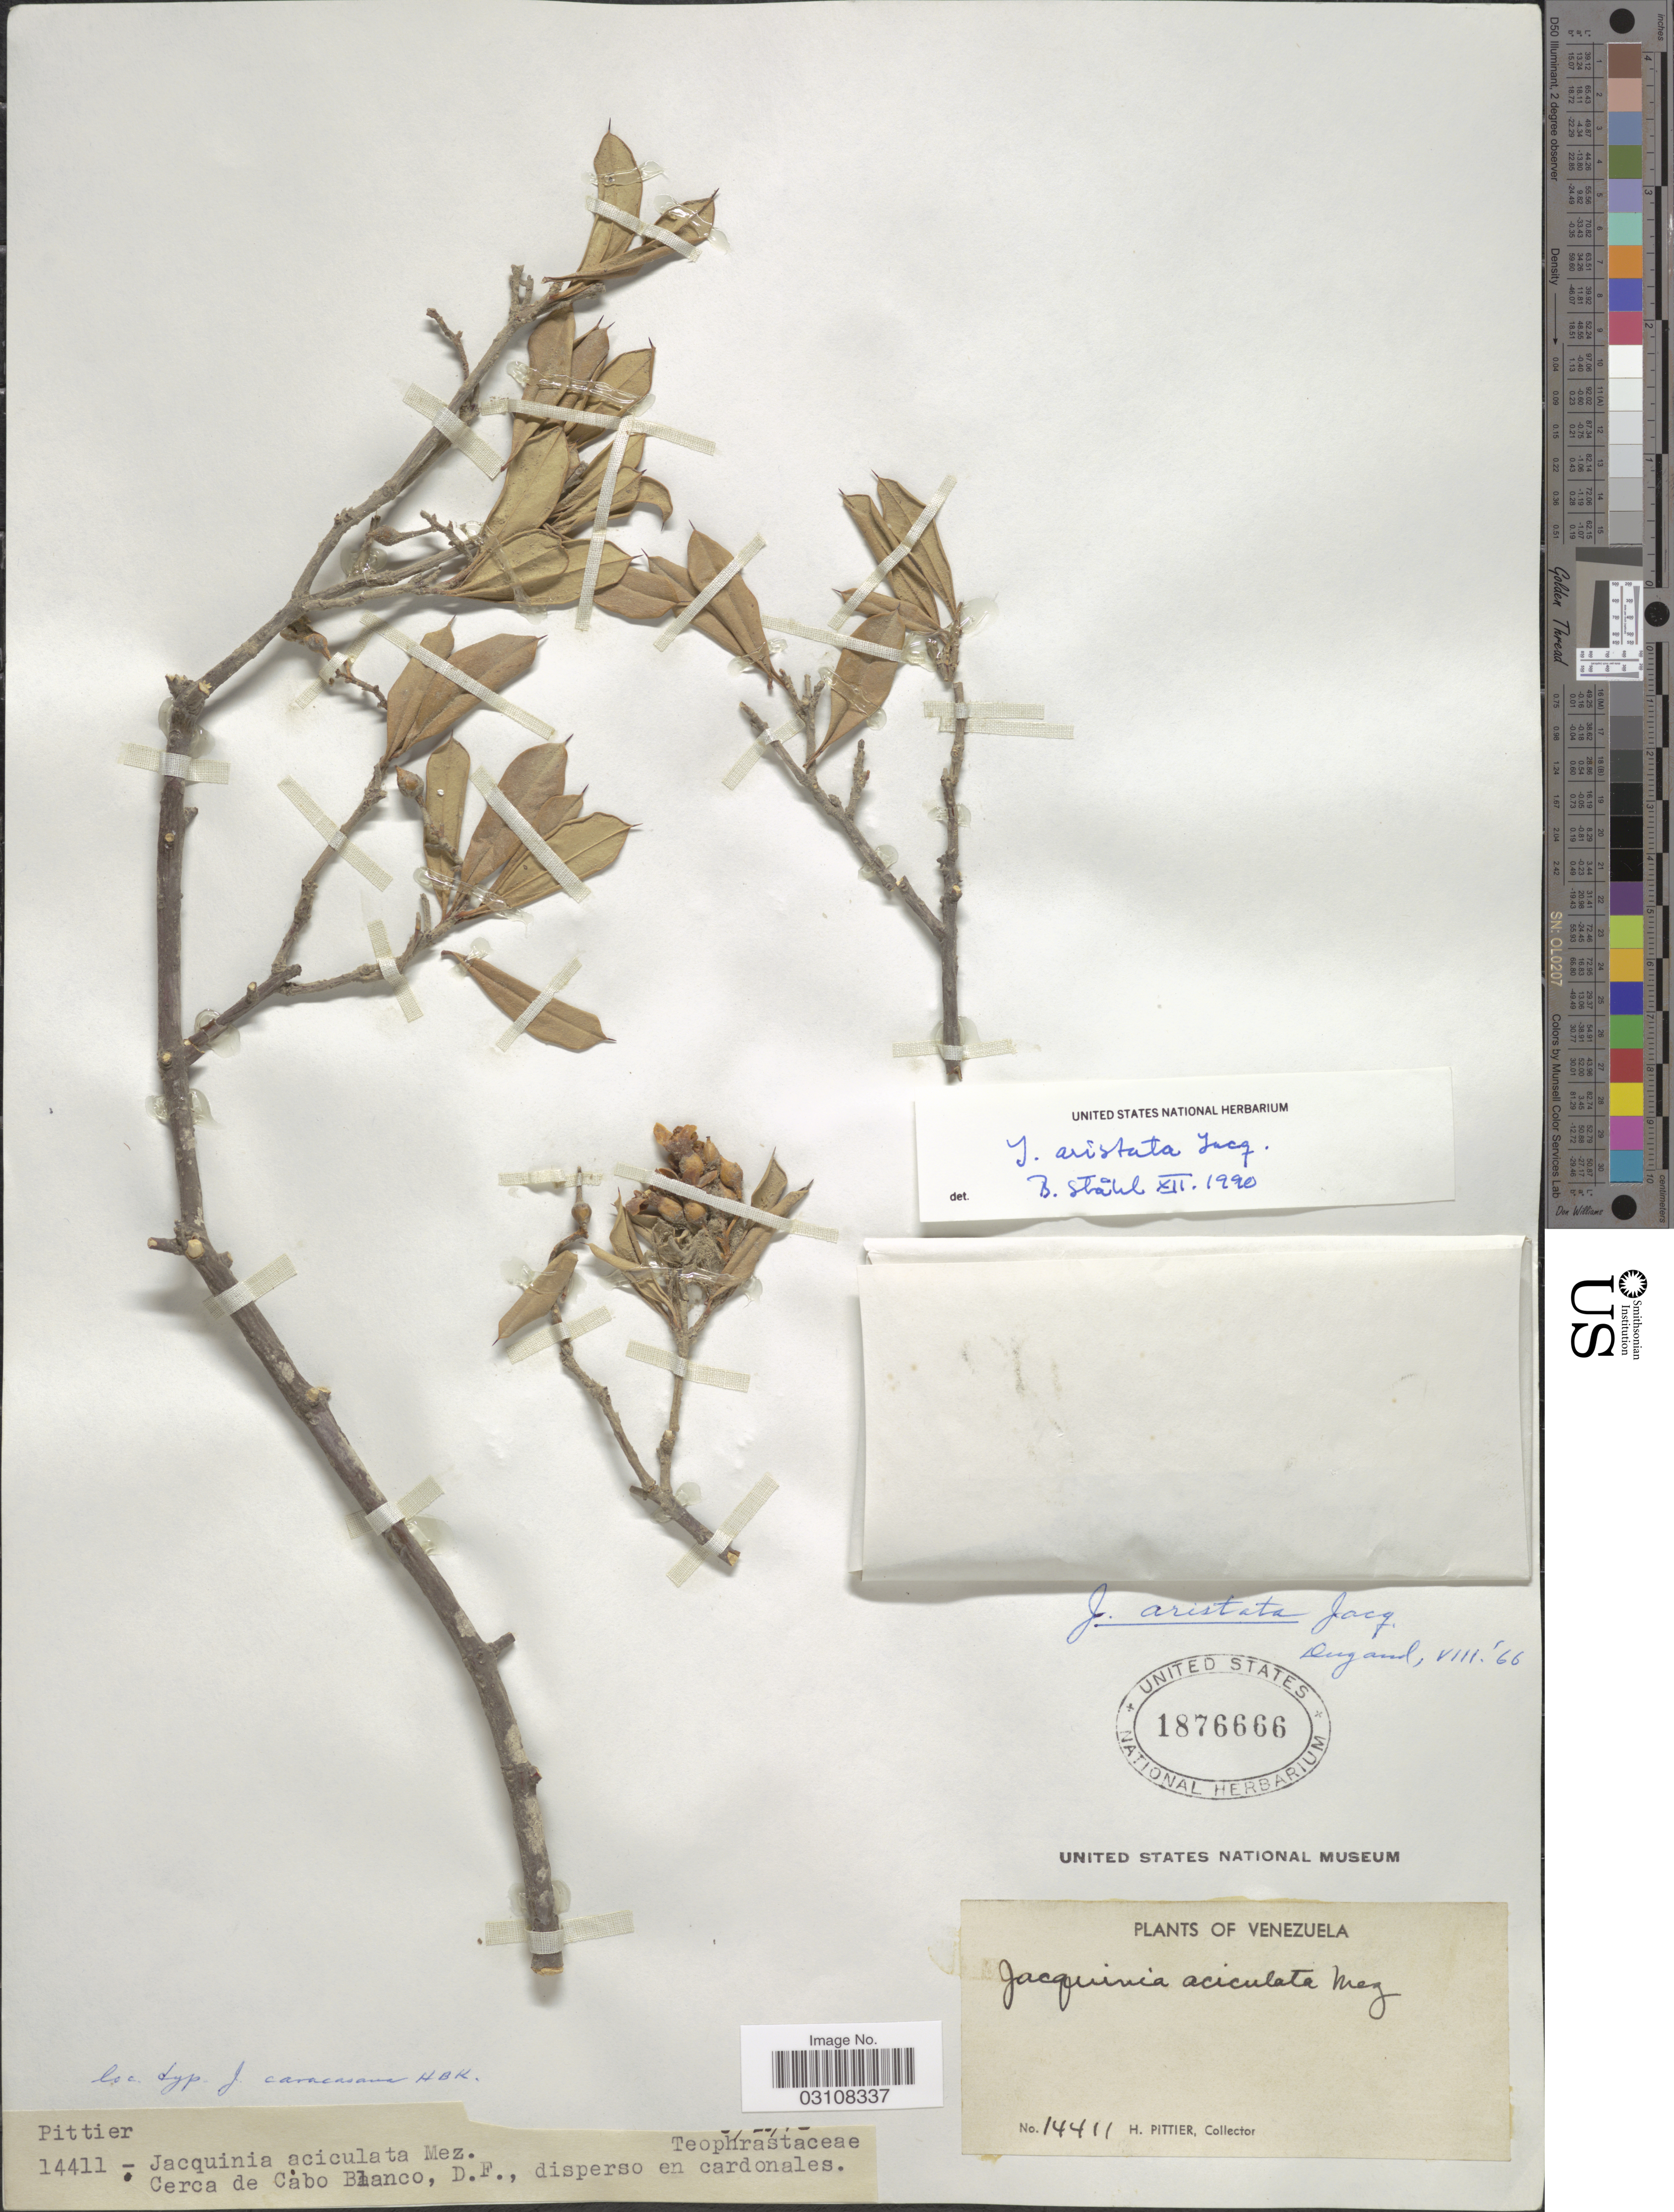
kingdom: Plantae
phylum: Tracheophyta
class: Magnoliopsida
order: Ericales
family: Primulaceae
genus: Bonellia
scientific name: Bonellia frutescens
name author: (Mill.) B. Ståhl & Källersjö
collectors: H. F. Pittier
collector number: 14411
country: Venezuela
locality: Cerca de Cabo Blanco, D. F.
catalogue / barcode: US 1876666